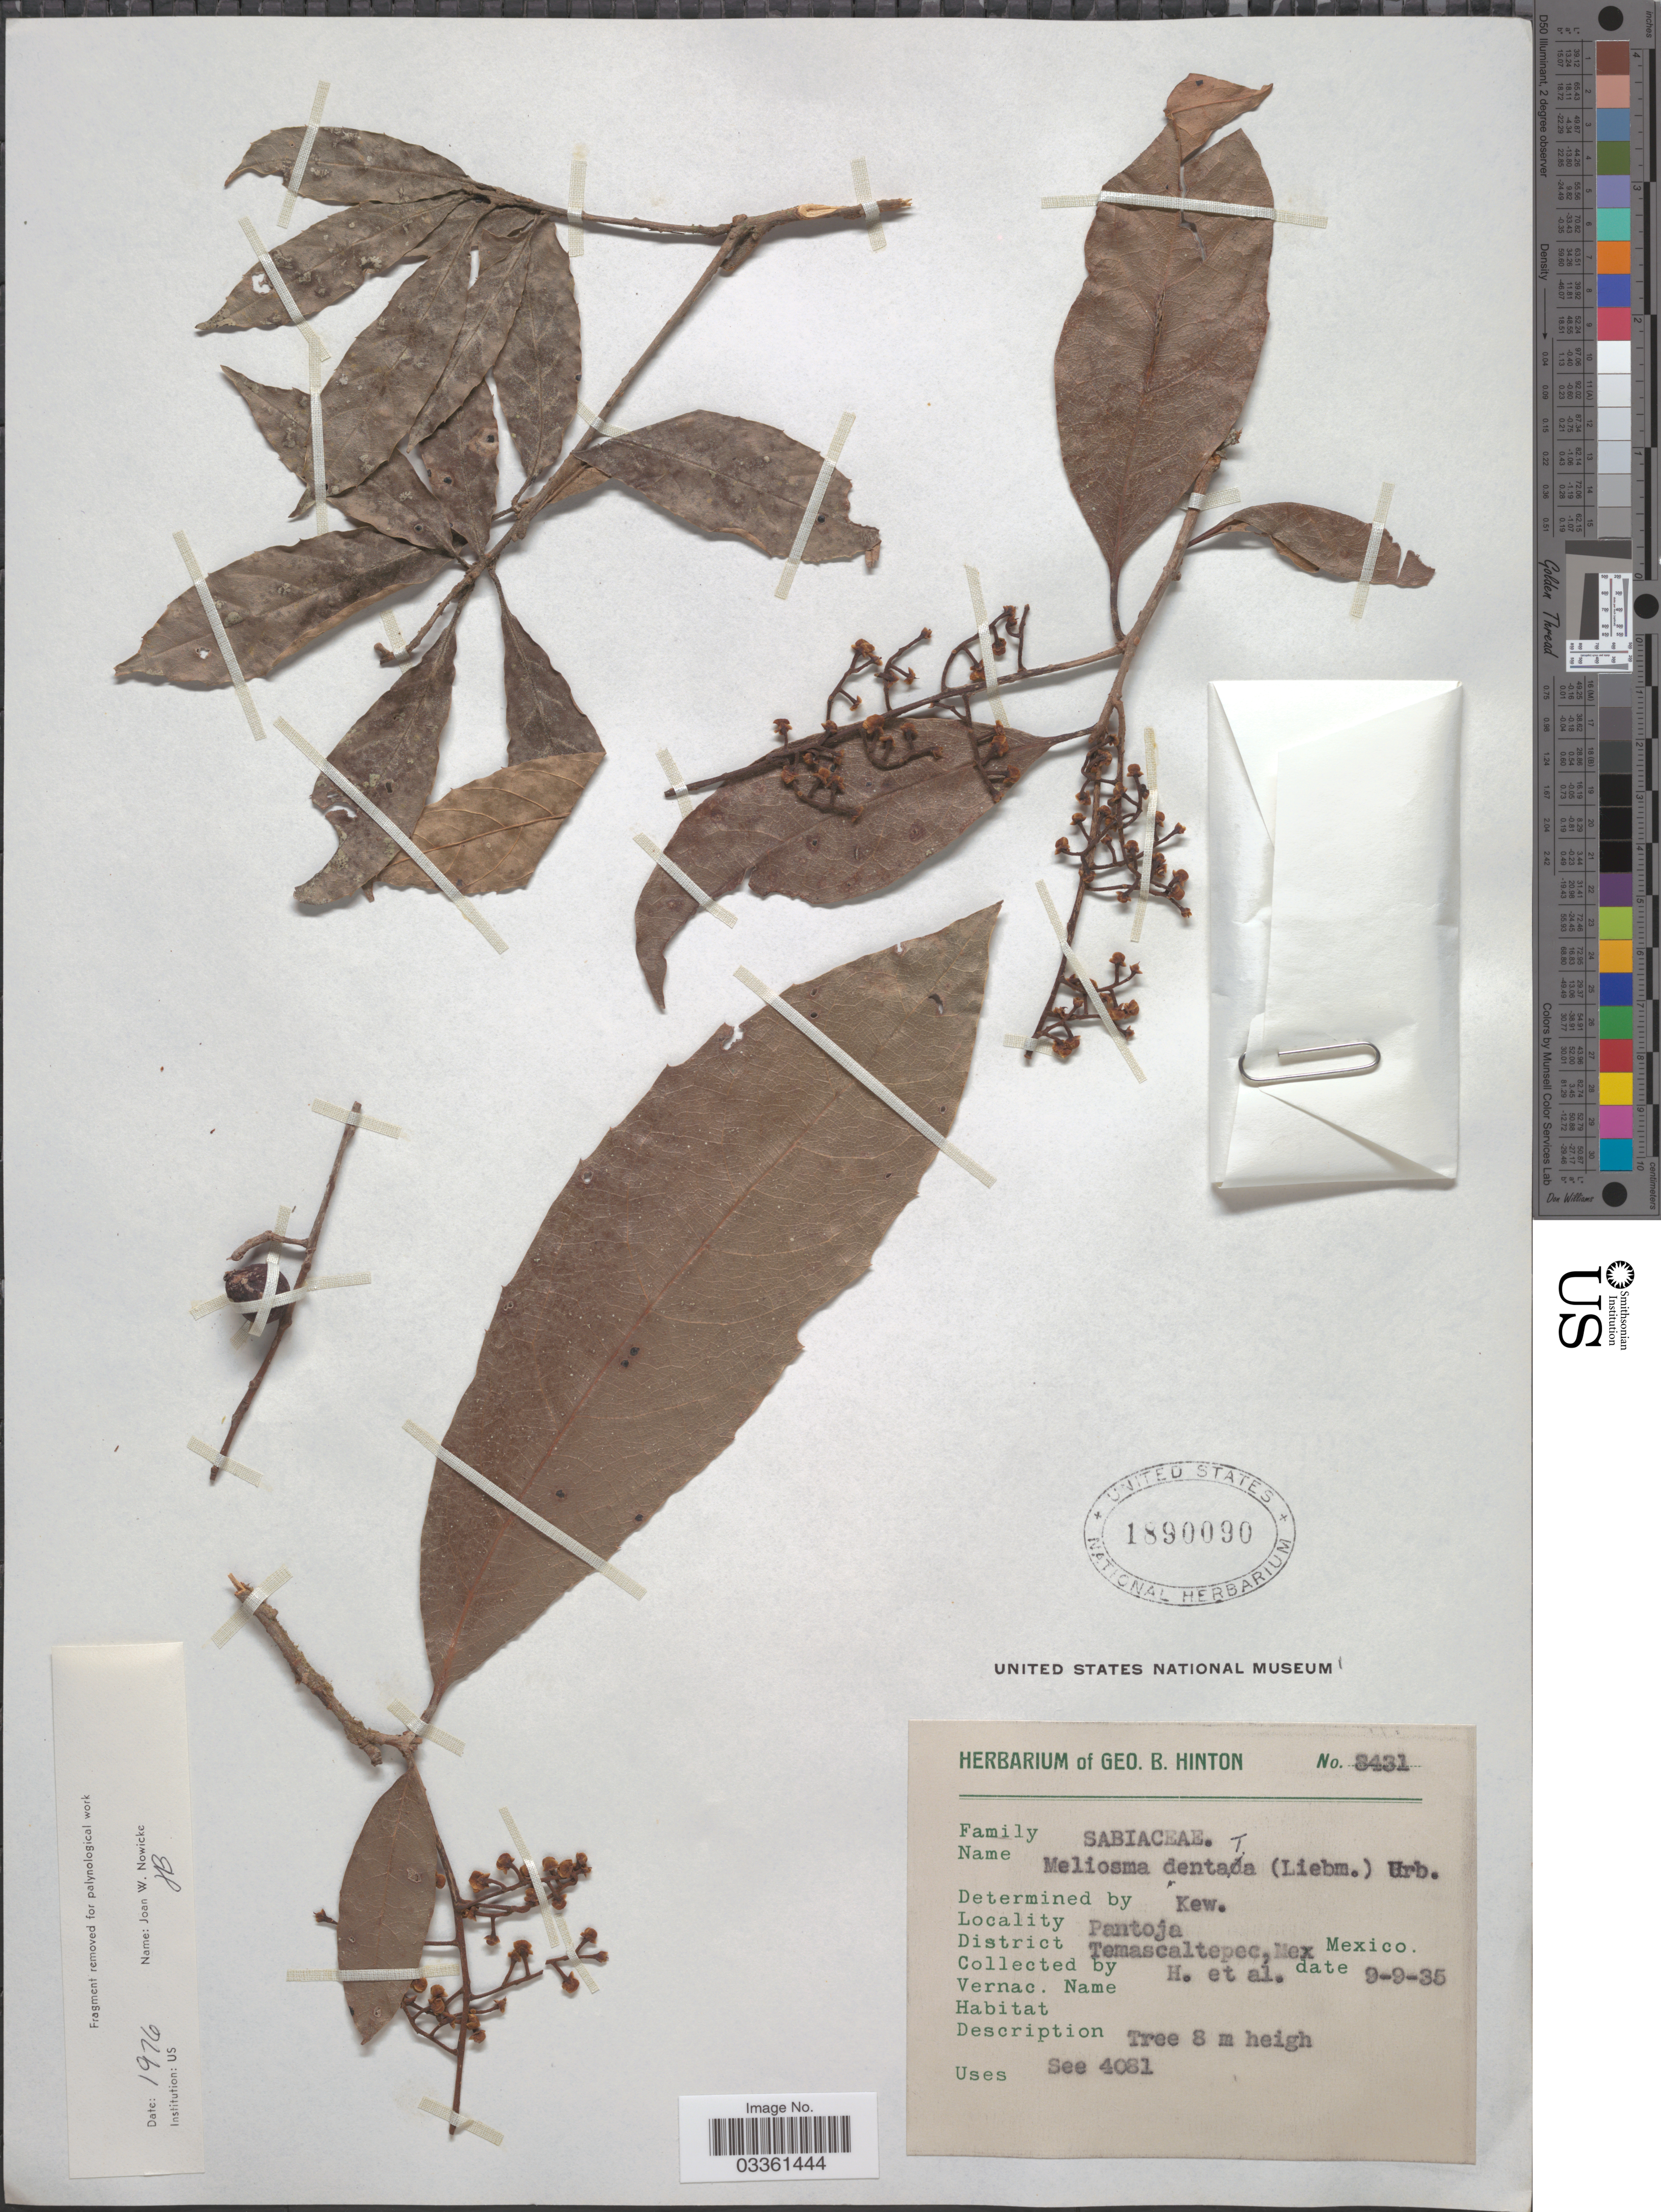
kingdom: Plantae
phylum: Tracheophyta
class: Magnoliopsida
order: Proteales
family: Sabiaceae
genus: Meliosma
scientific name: Meliosma dentata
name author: (Liebm.) Urb.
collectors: G. B. Hinton & et al.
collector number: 8431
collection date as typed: Transcribed d/m/y: 9/9/35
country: Mexico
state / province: México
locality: Pantoja. District Temascaltepec.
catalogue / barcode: US 1890090